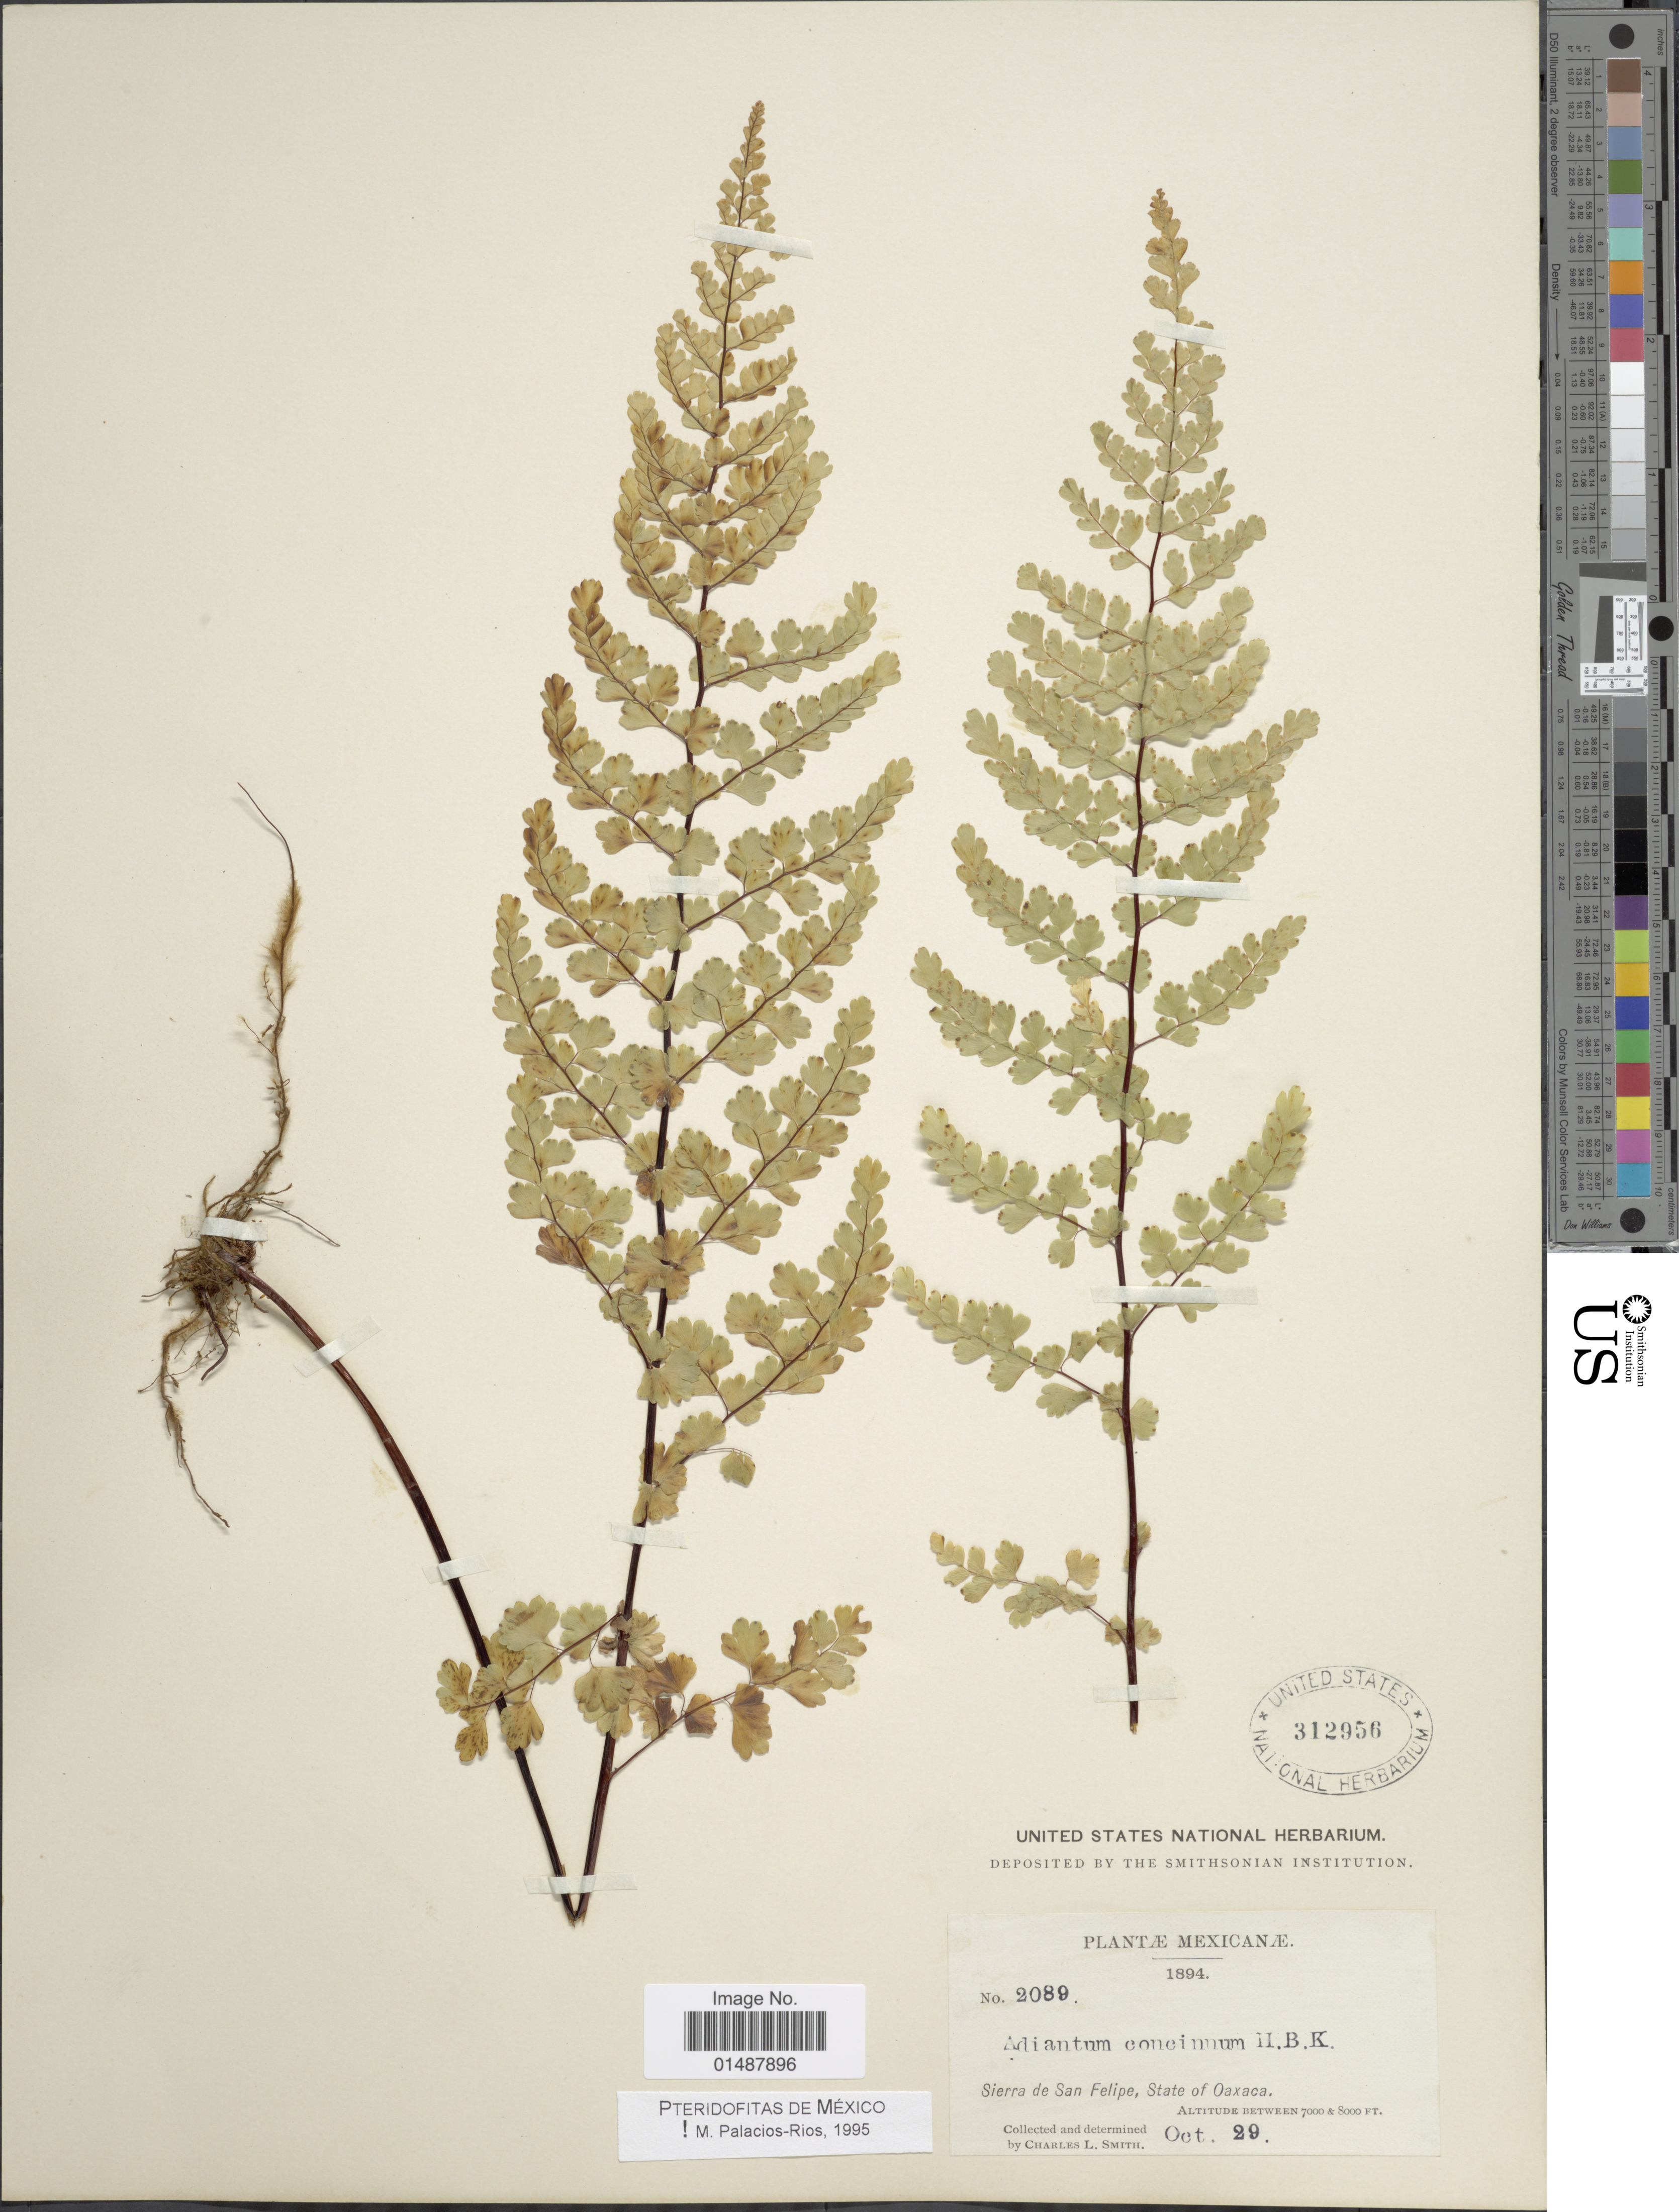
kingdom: Plantae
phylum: Tracheophyta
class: Polypodiopsida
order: Polypodiales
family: Pteridaceae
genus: Adiantum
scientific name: Adiantum concinnum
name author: Humb. & Bonpl. ex Willd.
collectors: C. L. Smith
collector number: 2089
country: Mexico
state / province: Oaxaca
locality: Sierra de San Felipe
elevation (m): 2134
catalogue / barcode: US 312956